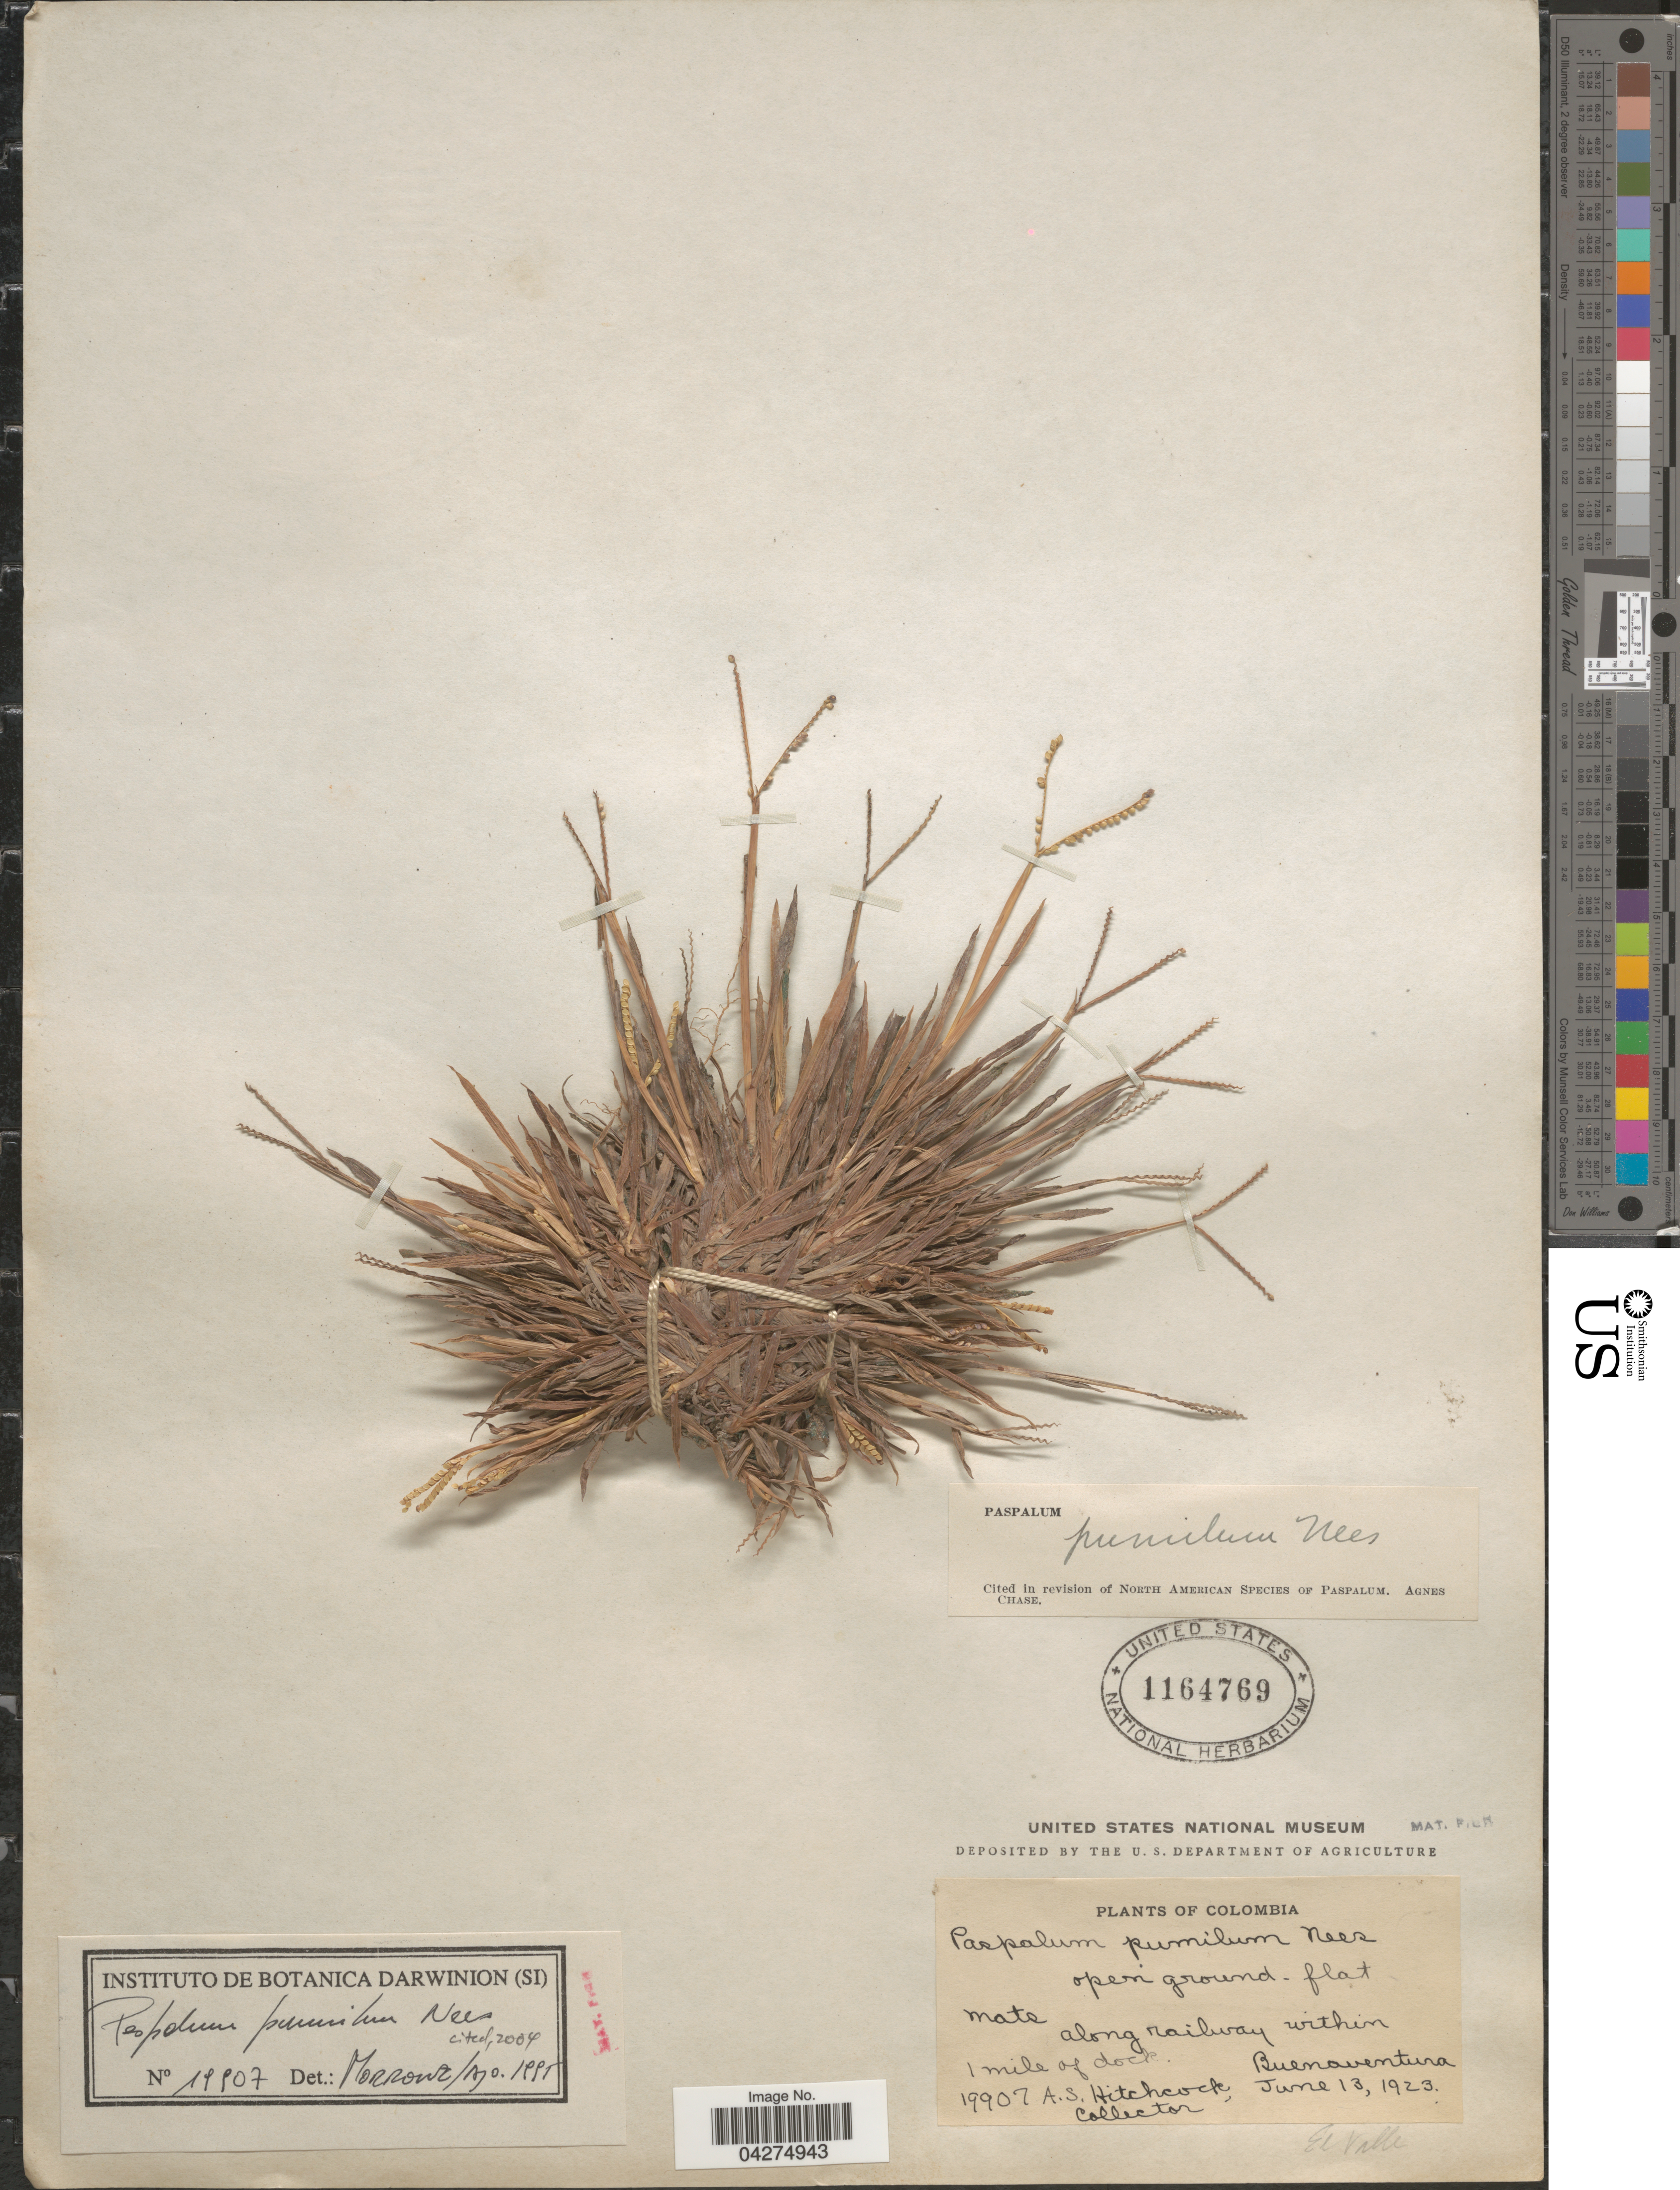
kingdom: Plantae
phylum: Tracheophyta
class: Liliopsida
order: Poales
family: Poaceae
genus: Paspalum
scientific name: Paspalum pumilum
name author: Nees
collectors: A. S. Hitchcock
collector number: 19907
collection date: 1923-06-13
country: Colombia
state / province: Valle del Cauca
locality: Along railway within 1 mile of dock. Buenaventura. El Valle.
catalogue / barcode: US 1164769